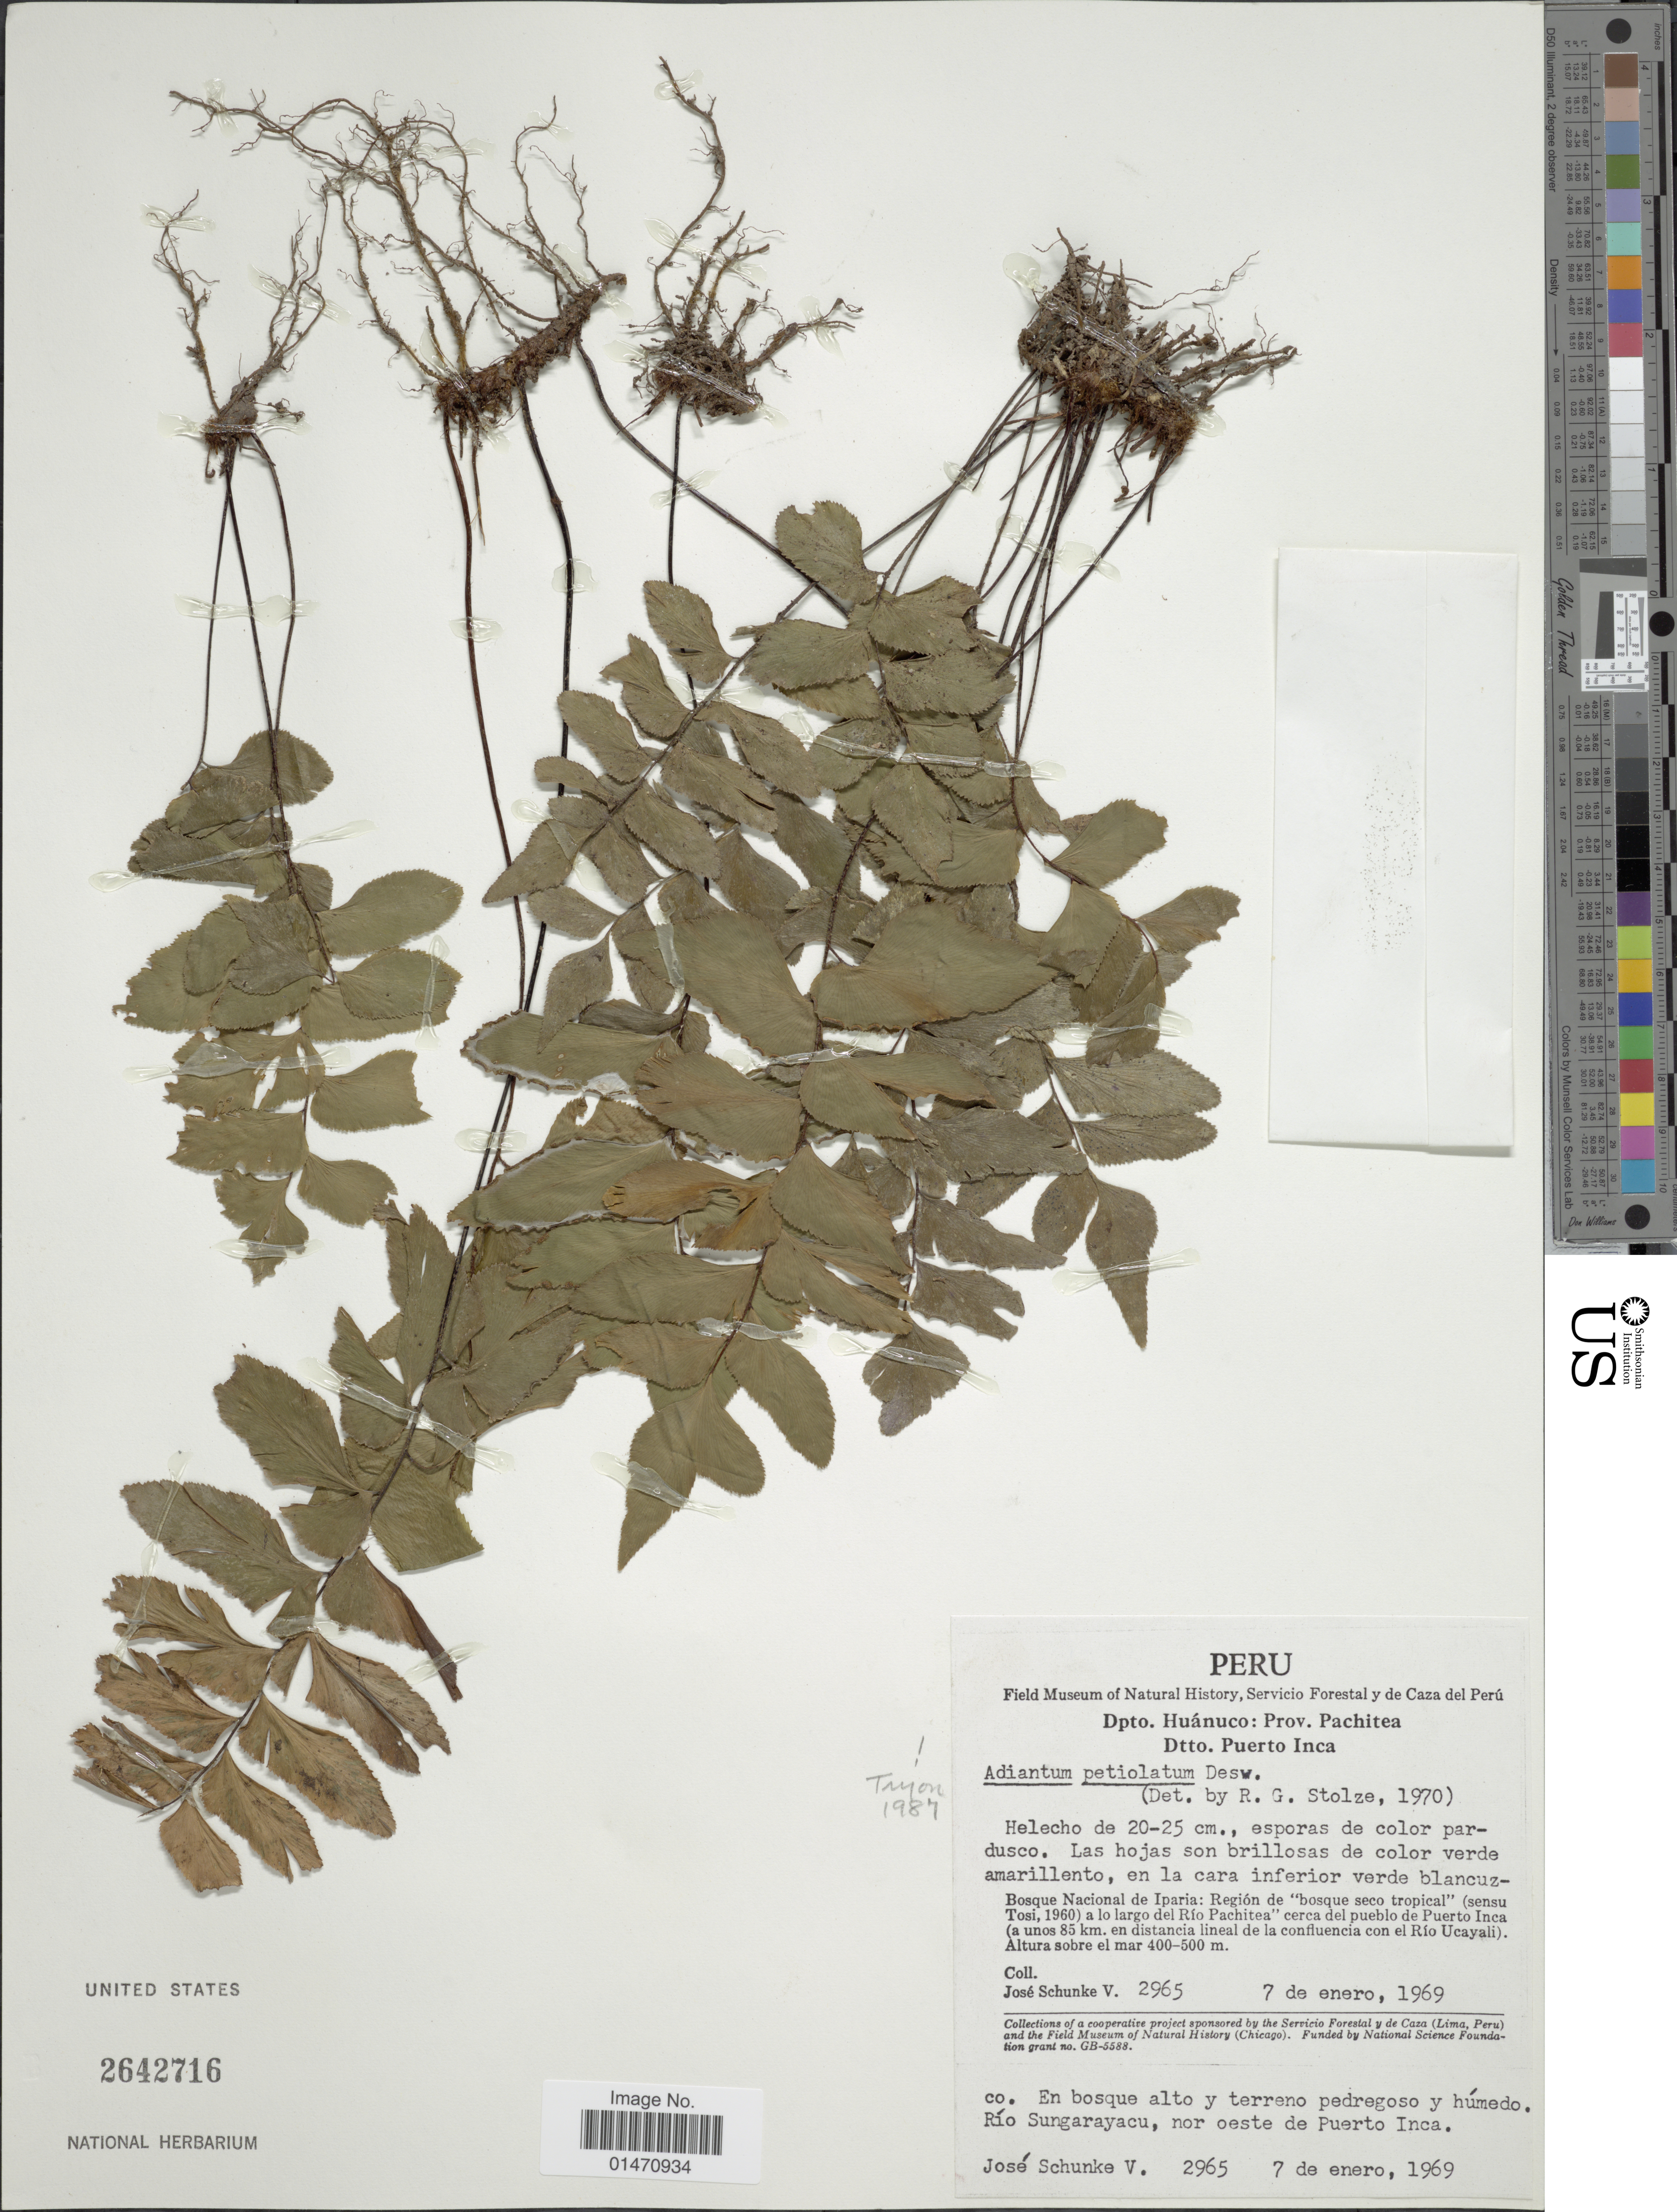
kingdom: Plantae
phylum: Tracheophyta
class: Polypodiopsida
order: Polypodiales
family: Pteridaceae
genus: Adiantum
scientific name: Adiantum petiolatum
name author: Desv.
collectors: J. Schunke Vigo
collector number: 2965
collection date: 1969-01-07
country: Peru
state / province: Huánuco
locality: Dpto. Huánuco: Prov. Pachitea, Dtto. Puerto Inca, bosquq nacional de Iparia: region de bosque seco tropical, sensu Tosi, 1960 a lo largo del Rio Pachitea cerca del pueblo de Puerto Inca a unos 85km en distancia lineal de la confluencia con el Rio Ucayali, co. en bosque alto y tereno pedregoso y humedo, Rio Sungaraycu nor oeste de Puerto Inca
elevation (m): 400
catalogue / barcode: US 2642716